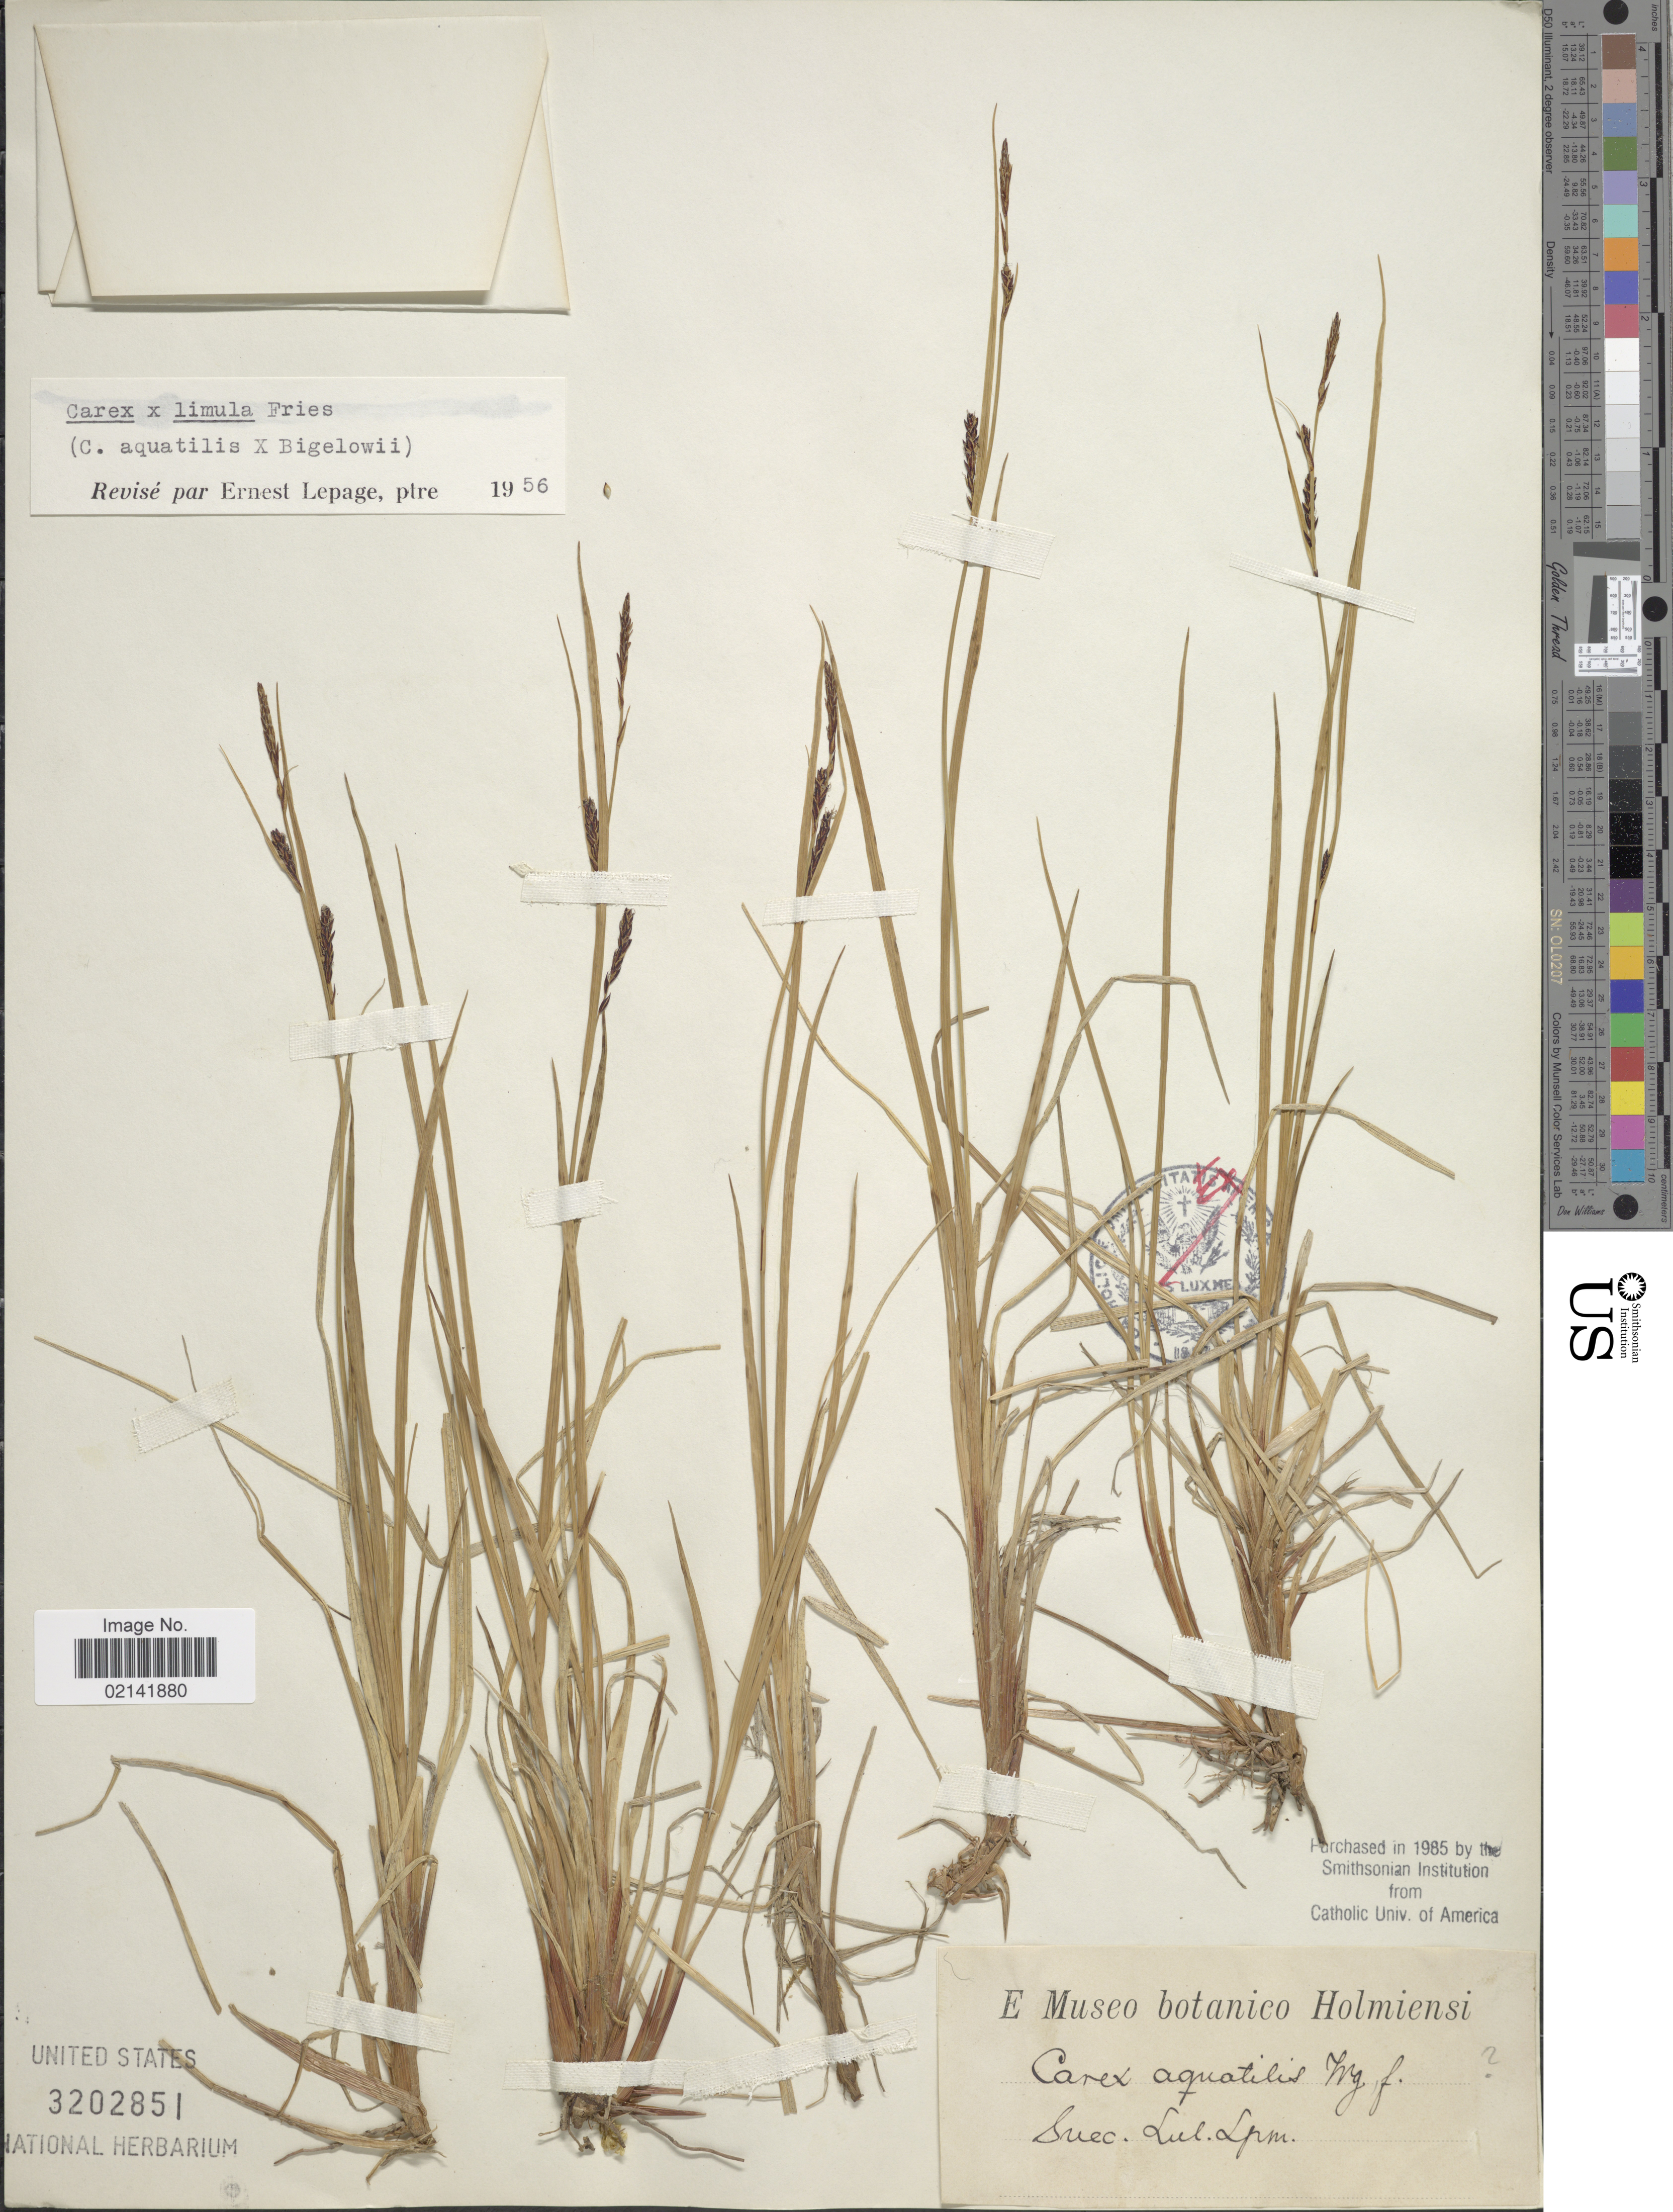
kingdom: Plantae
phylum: Tracheophyta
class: Liliopsida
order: Poales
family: Cyperaceae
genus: Carex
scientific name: Carex aquatilis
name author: Wahlenb.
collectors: ex Museo botan. Holmiensi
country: Sweden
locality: Suec. Lul. Lpm.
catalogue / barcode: US 3202851